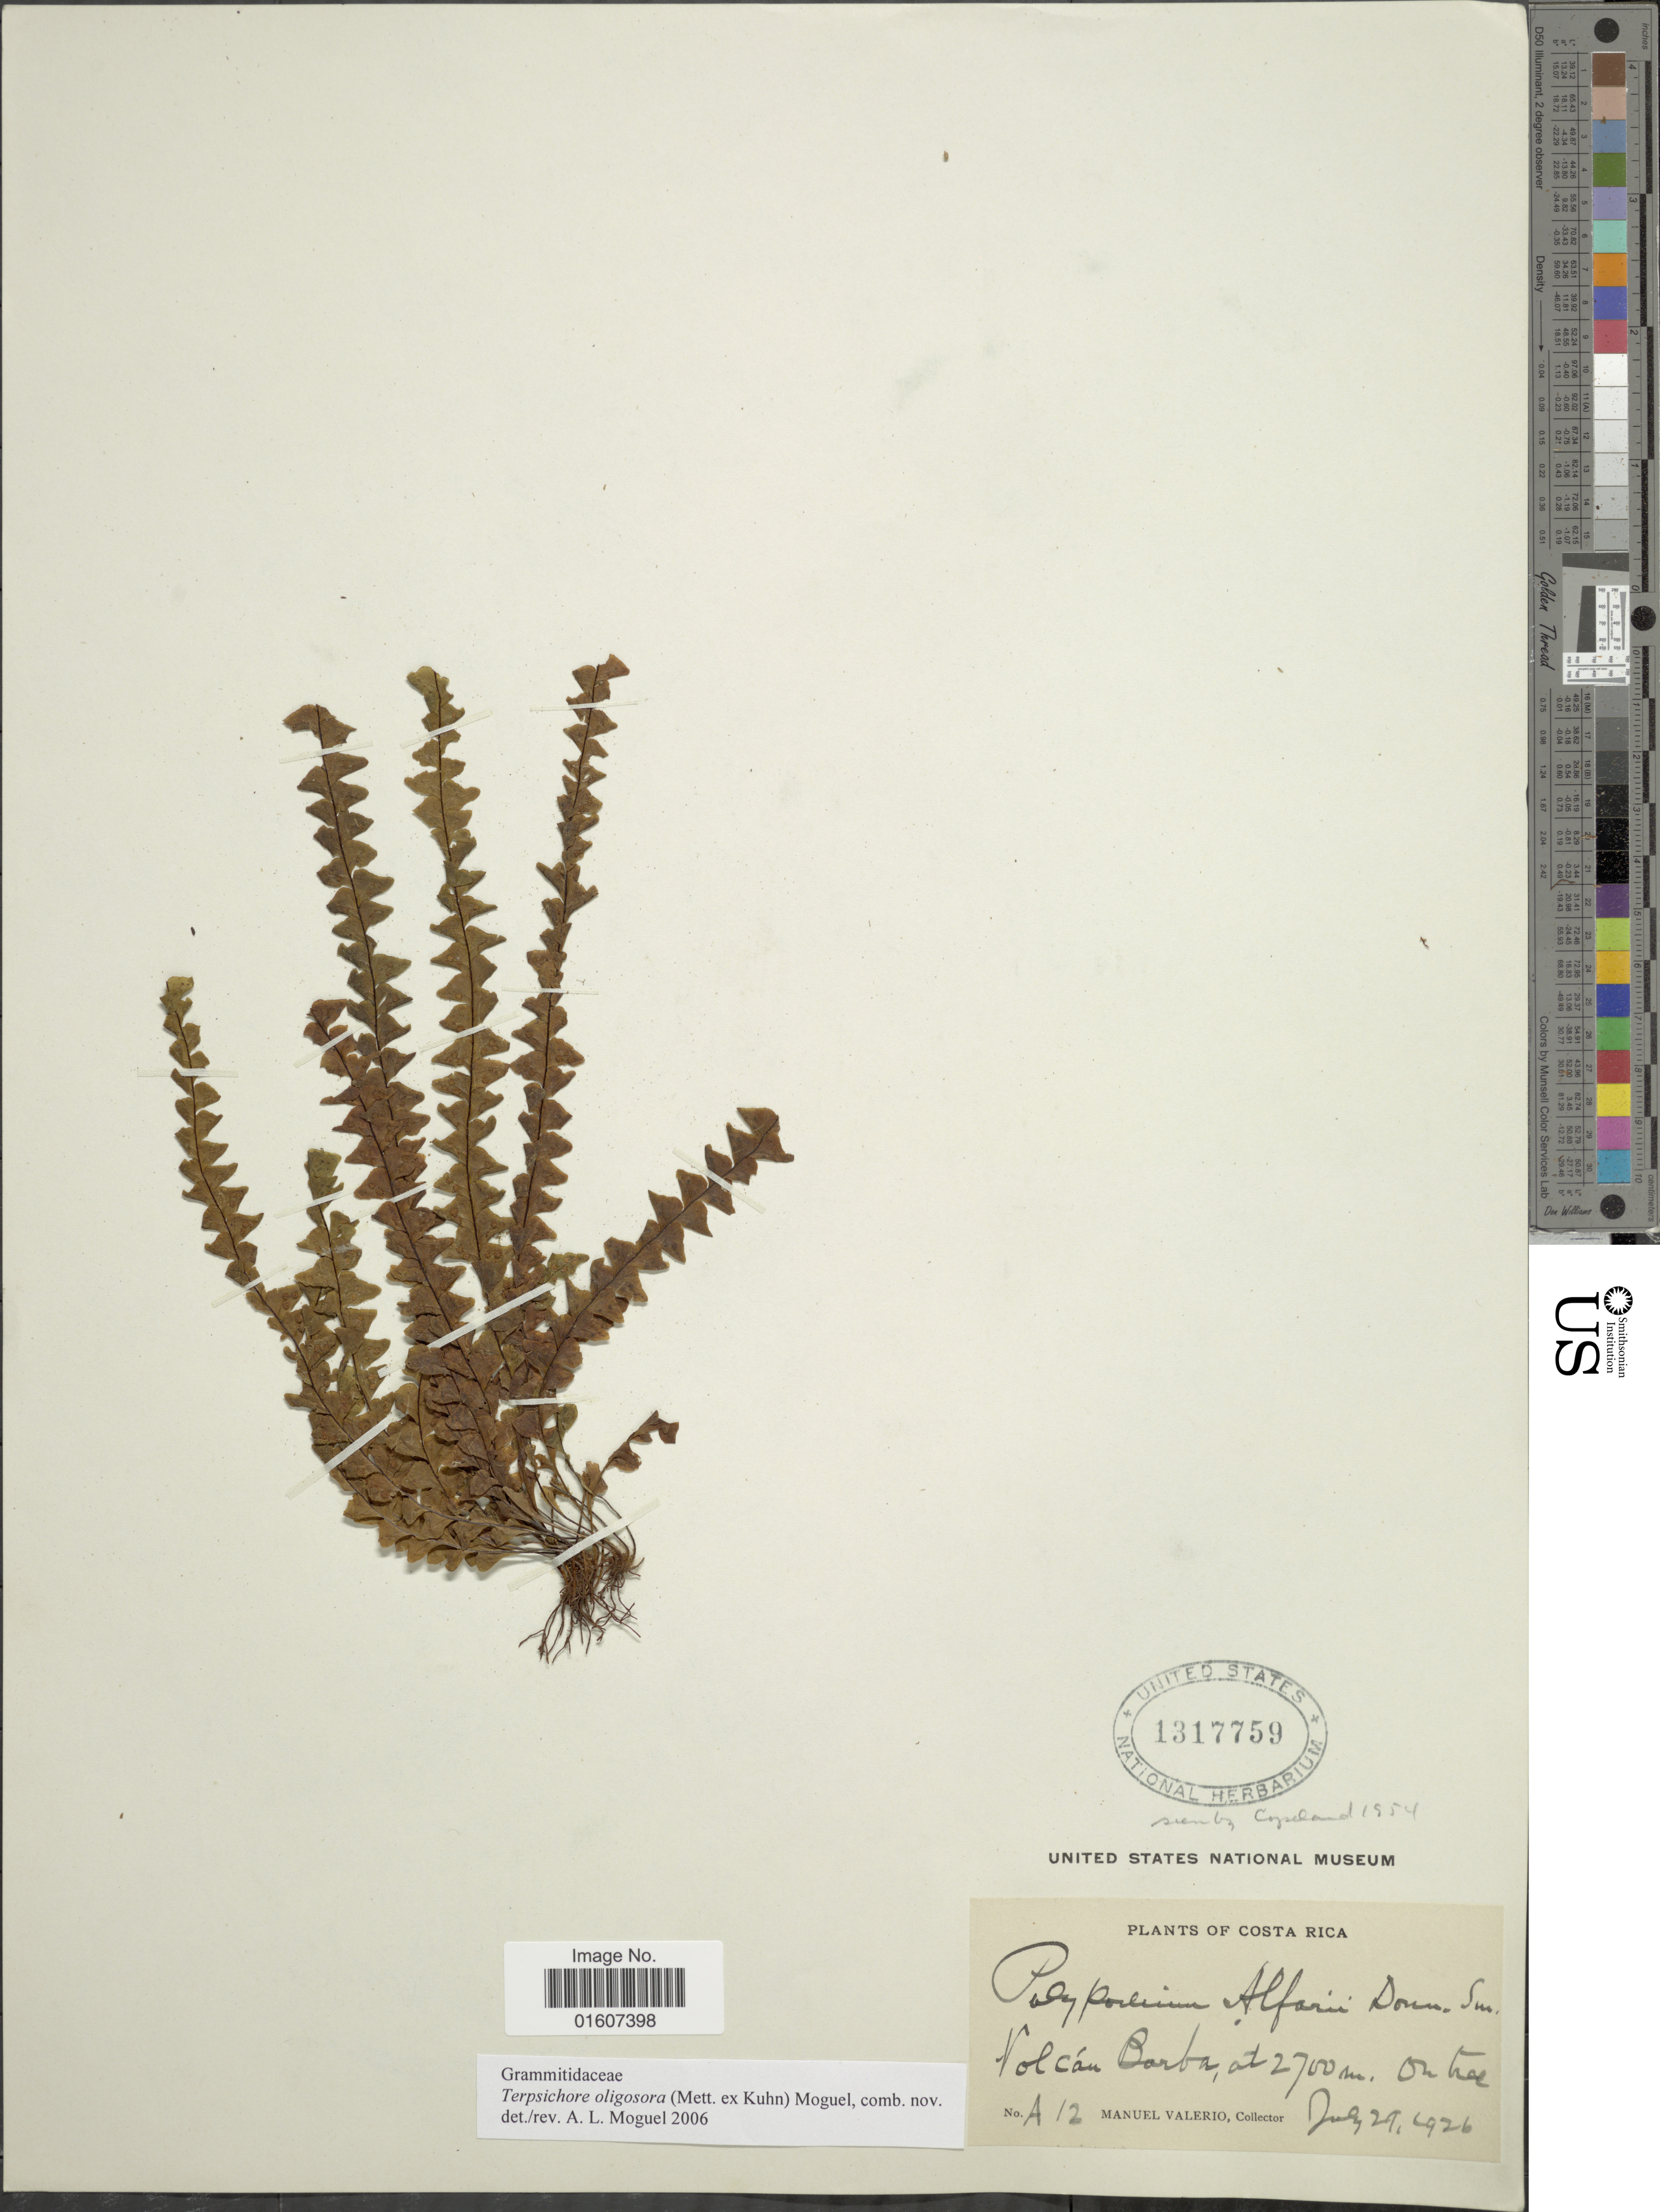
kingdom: Plantae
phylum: Tracheophyta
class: Polypodiopsida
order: Polypodiales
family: Polypodiaceae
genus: Terpsichore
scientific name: Terpsichore oligosora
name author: (Mett. ex Kuhn) Moguel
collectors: M. Valerio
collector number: A12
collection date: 1926-07-29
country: Costa Rica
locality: Volcán Barba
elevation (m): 2700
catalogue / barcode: US 1317759